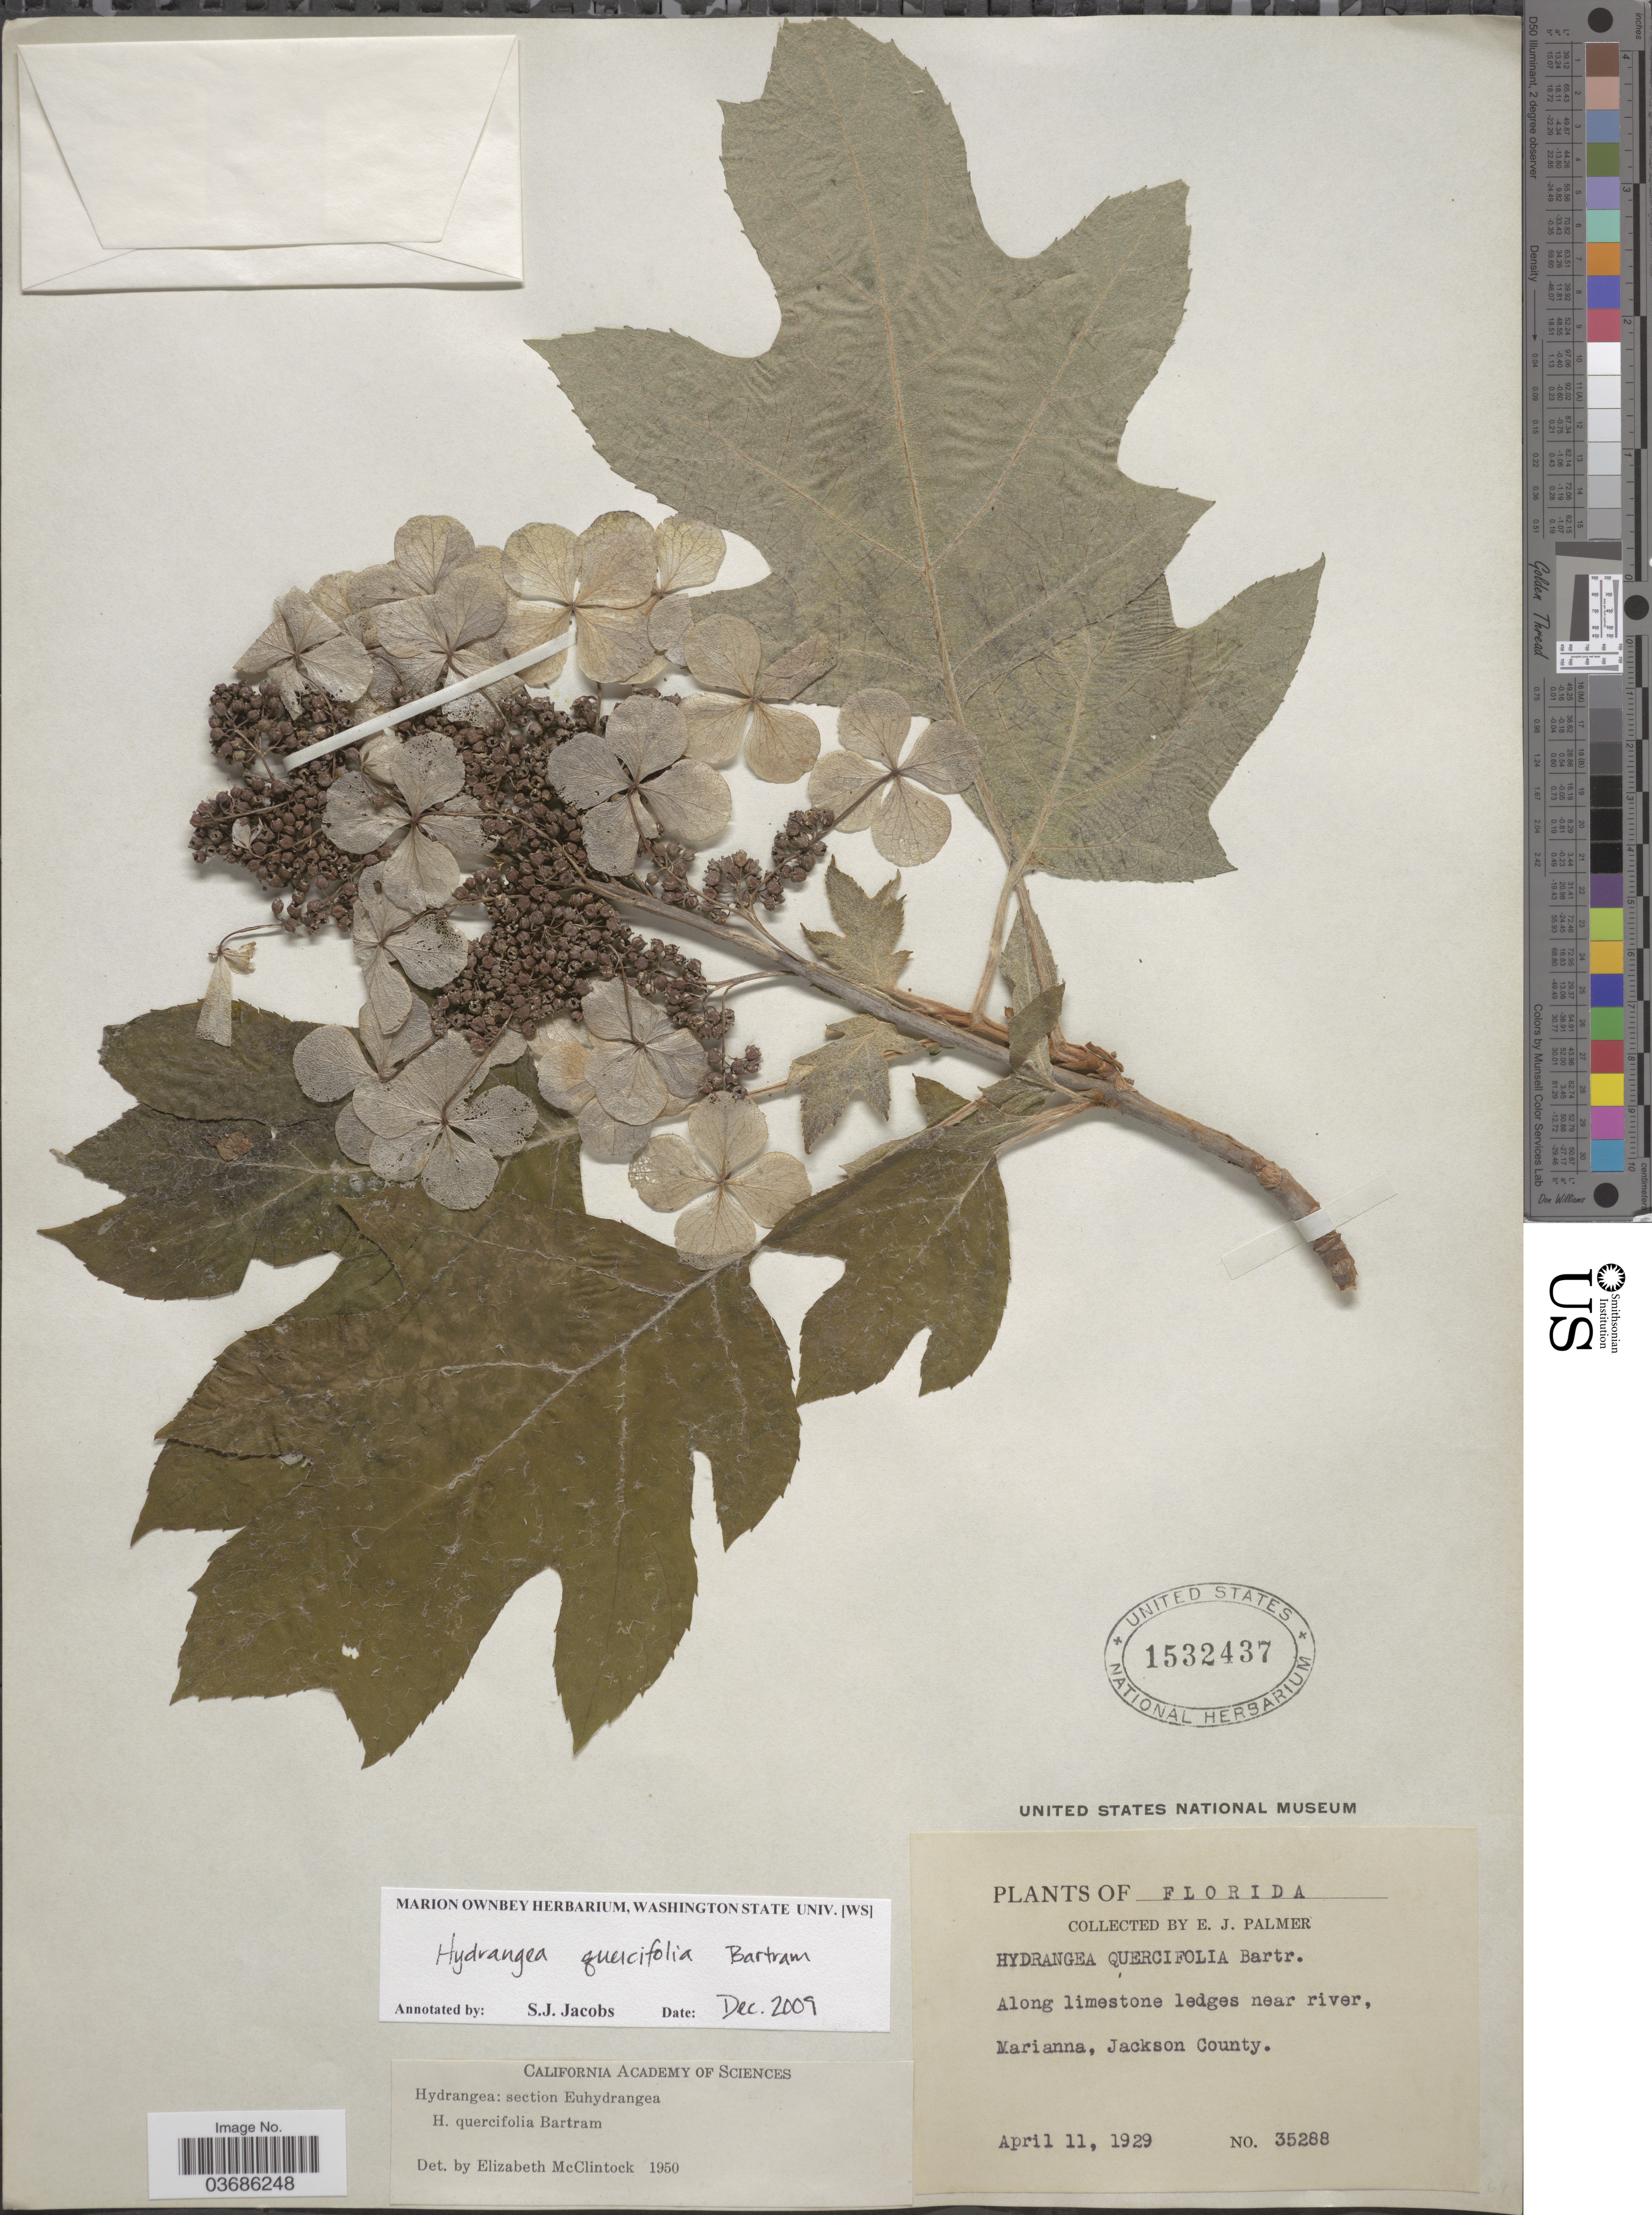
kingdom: Plantae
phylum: Tracheophyta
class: Magnoliopsida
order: Cornales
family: Hydrangeaceae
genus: Hydrangea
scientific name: Hydrangea quercifolia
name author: W. Bartram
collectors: E. J. Palmer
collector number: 35288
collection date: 1929-04-11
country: United States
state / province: Florida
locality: Along limestone ledges near river, Marianna, Jackson County.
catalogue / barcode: US 1532437